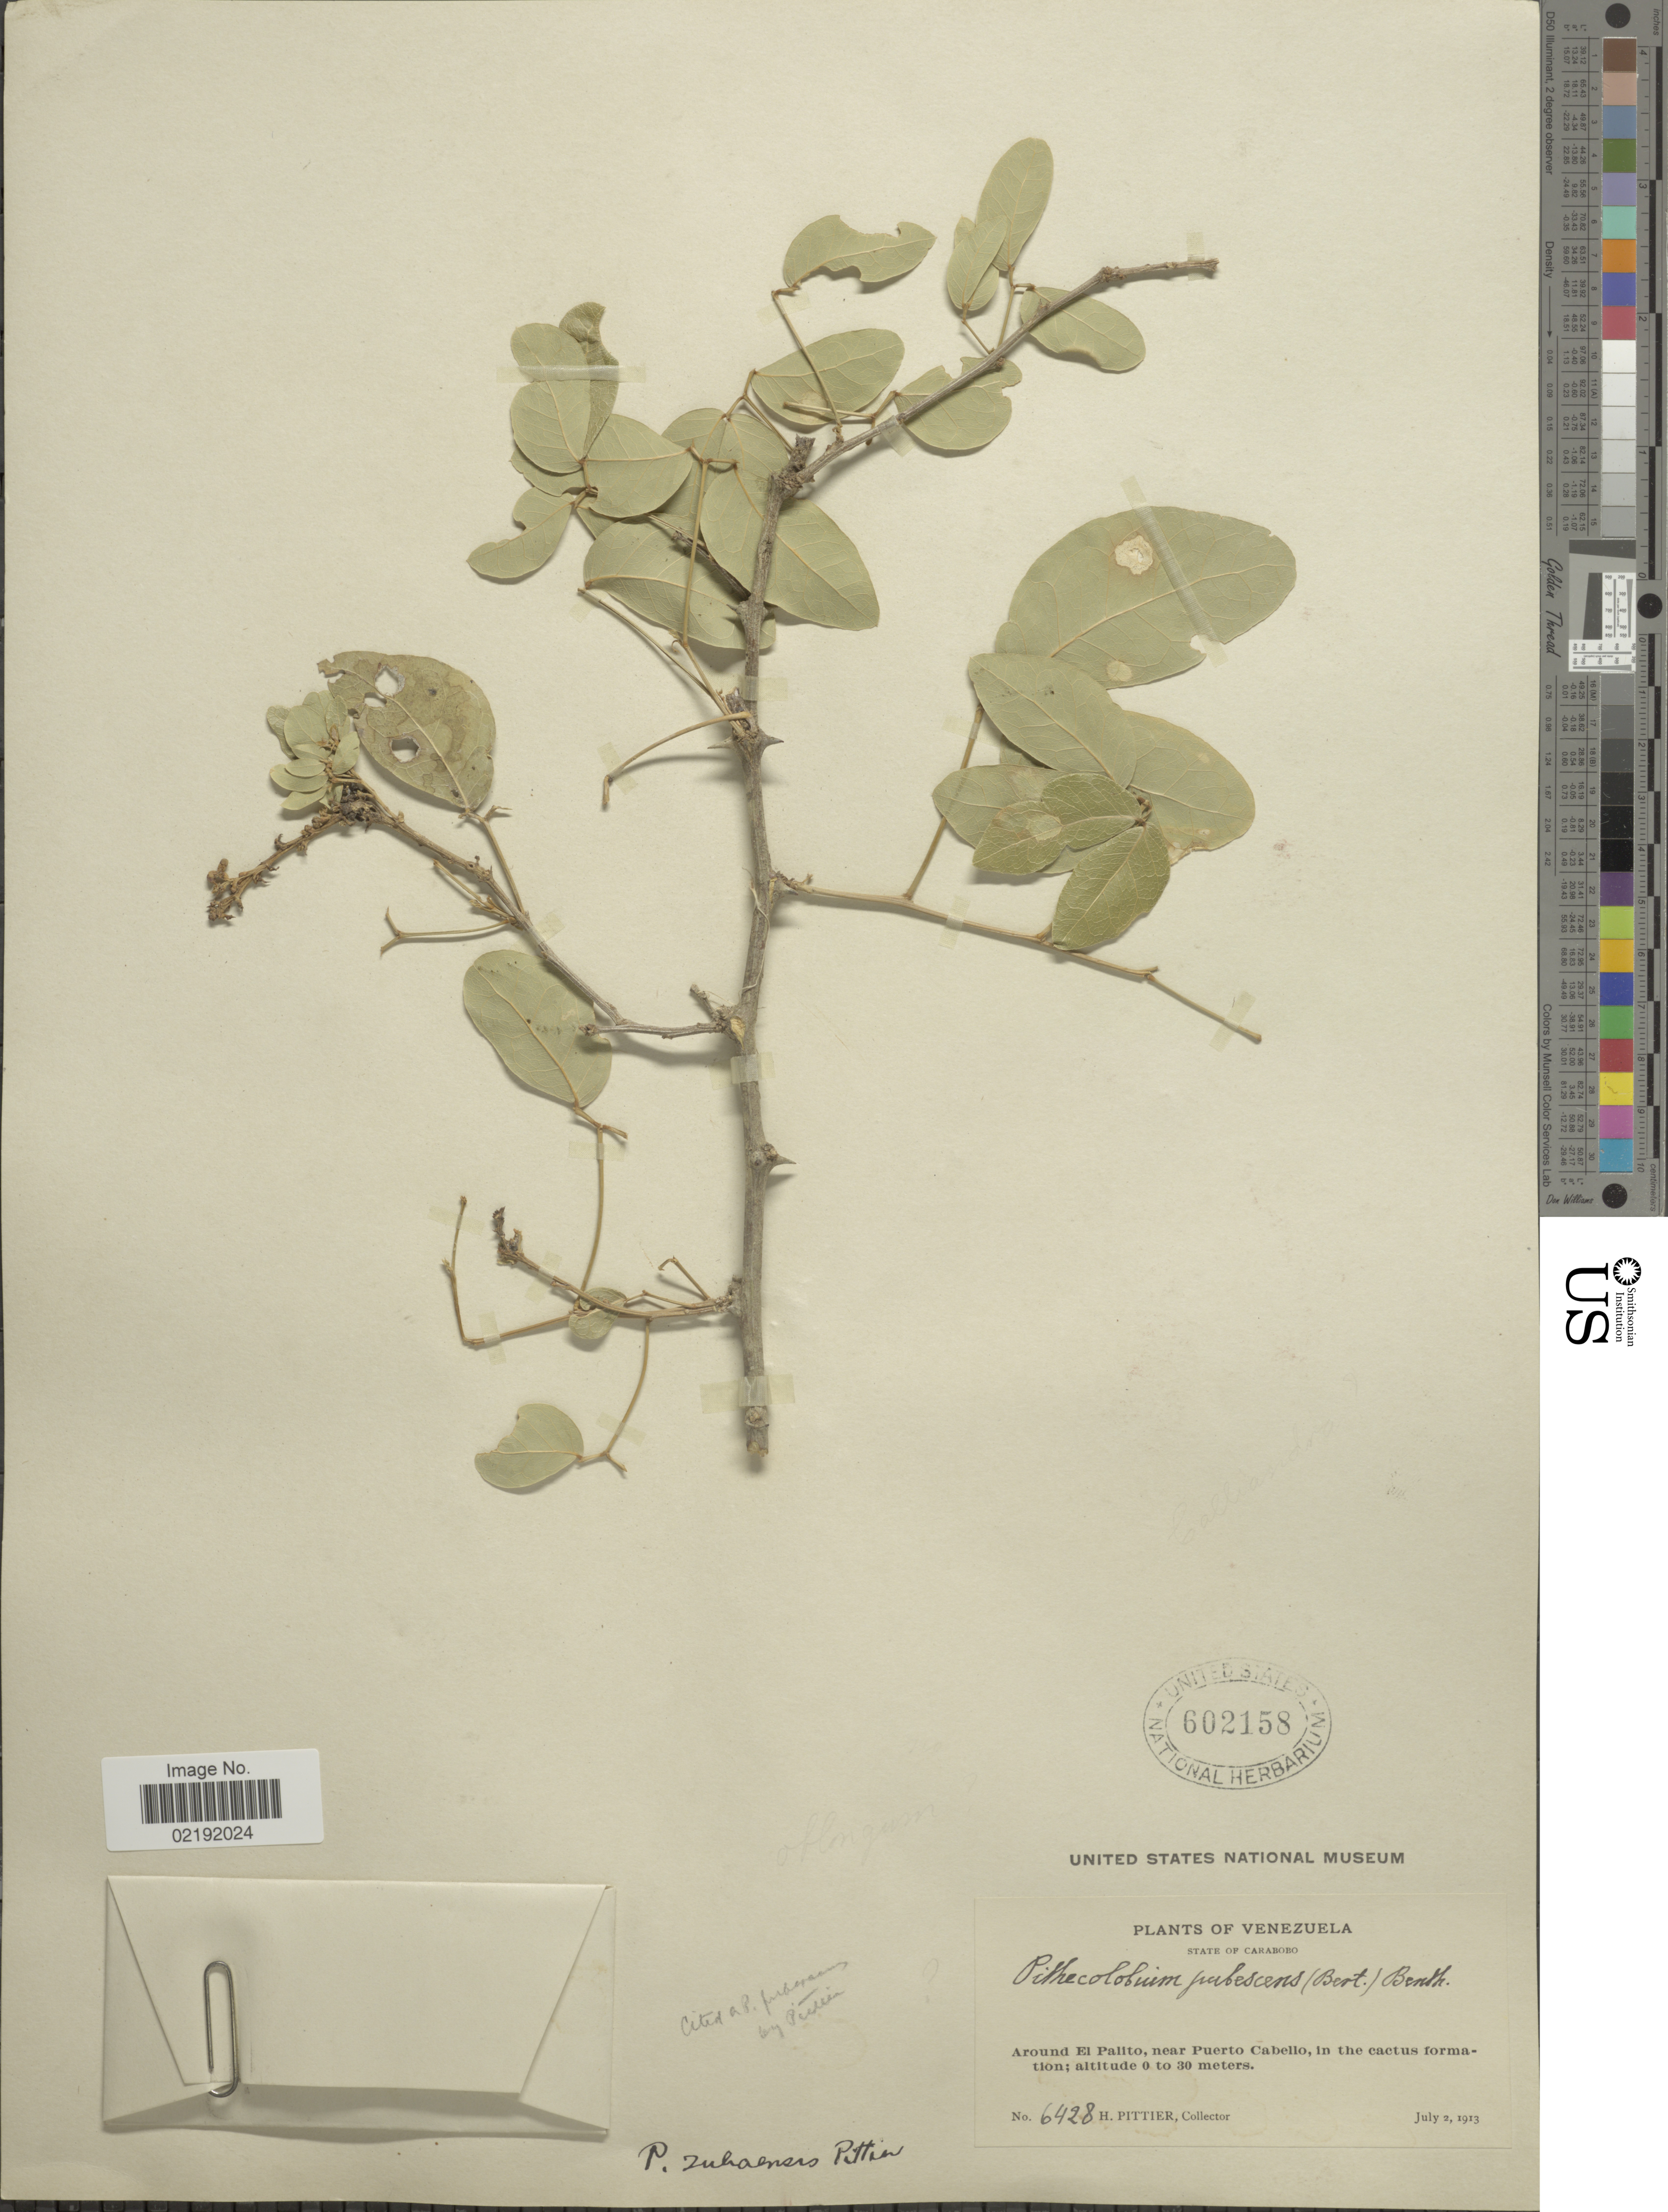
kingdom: Plantae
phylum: Tracheophyta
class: Magnoliopsida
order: Fabales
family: Fabaceae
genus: Pithecellobium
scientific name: Pithecellobium roseum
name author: (Vahl) Barneby & J.W. Grimes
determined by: U.S. National Herbarium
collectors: H. F. Pittier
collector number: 6428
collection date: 1913-07-02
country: Venezuela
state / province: Carabobo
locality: State of Carabobo. Around El Palito, near Puerto Cabello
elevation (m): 0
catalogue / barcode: US 602158